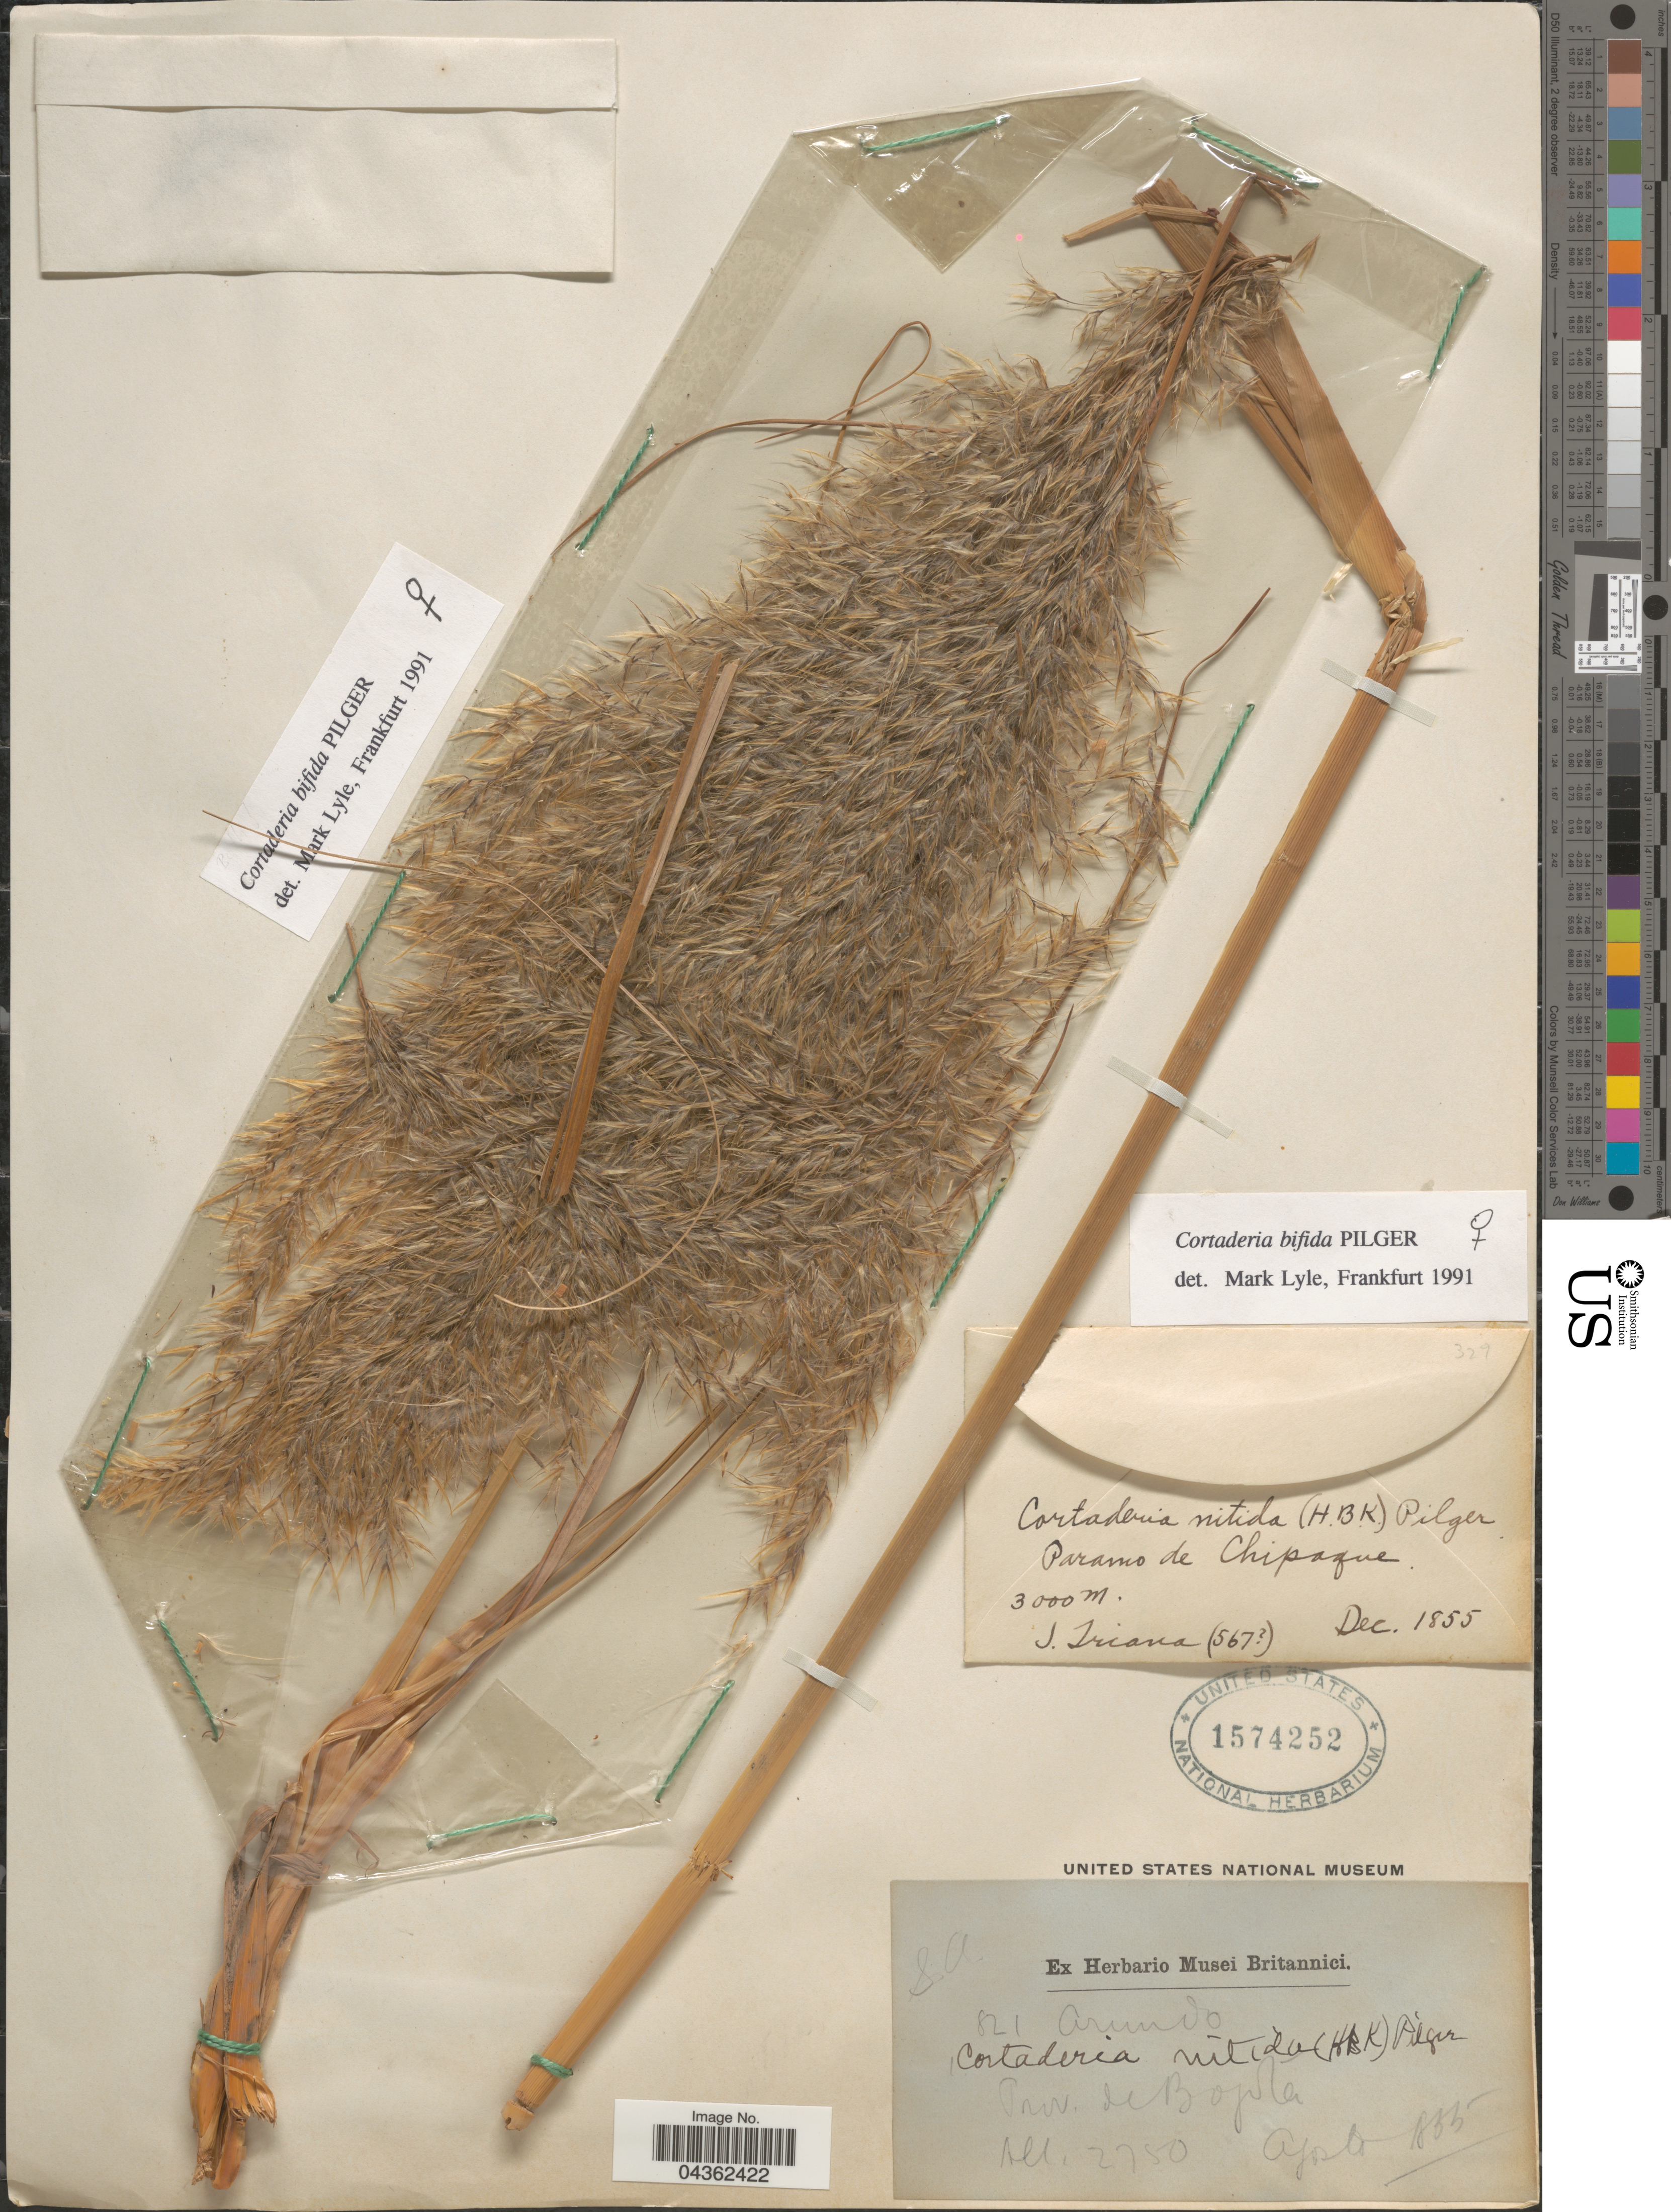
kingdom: Plantae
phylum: Tracheophyta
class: Liliopsida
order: Poales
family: Poaceae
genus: Cortaderia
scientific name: Cortaderia bifida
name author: Pilg.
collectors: J. Triana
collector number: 821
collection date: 1855-08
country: Colombia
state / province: Bogota D.C.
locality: Prov. de Bogota.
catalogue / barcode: US 1574252-2